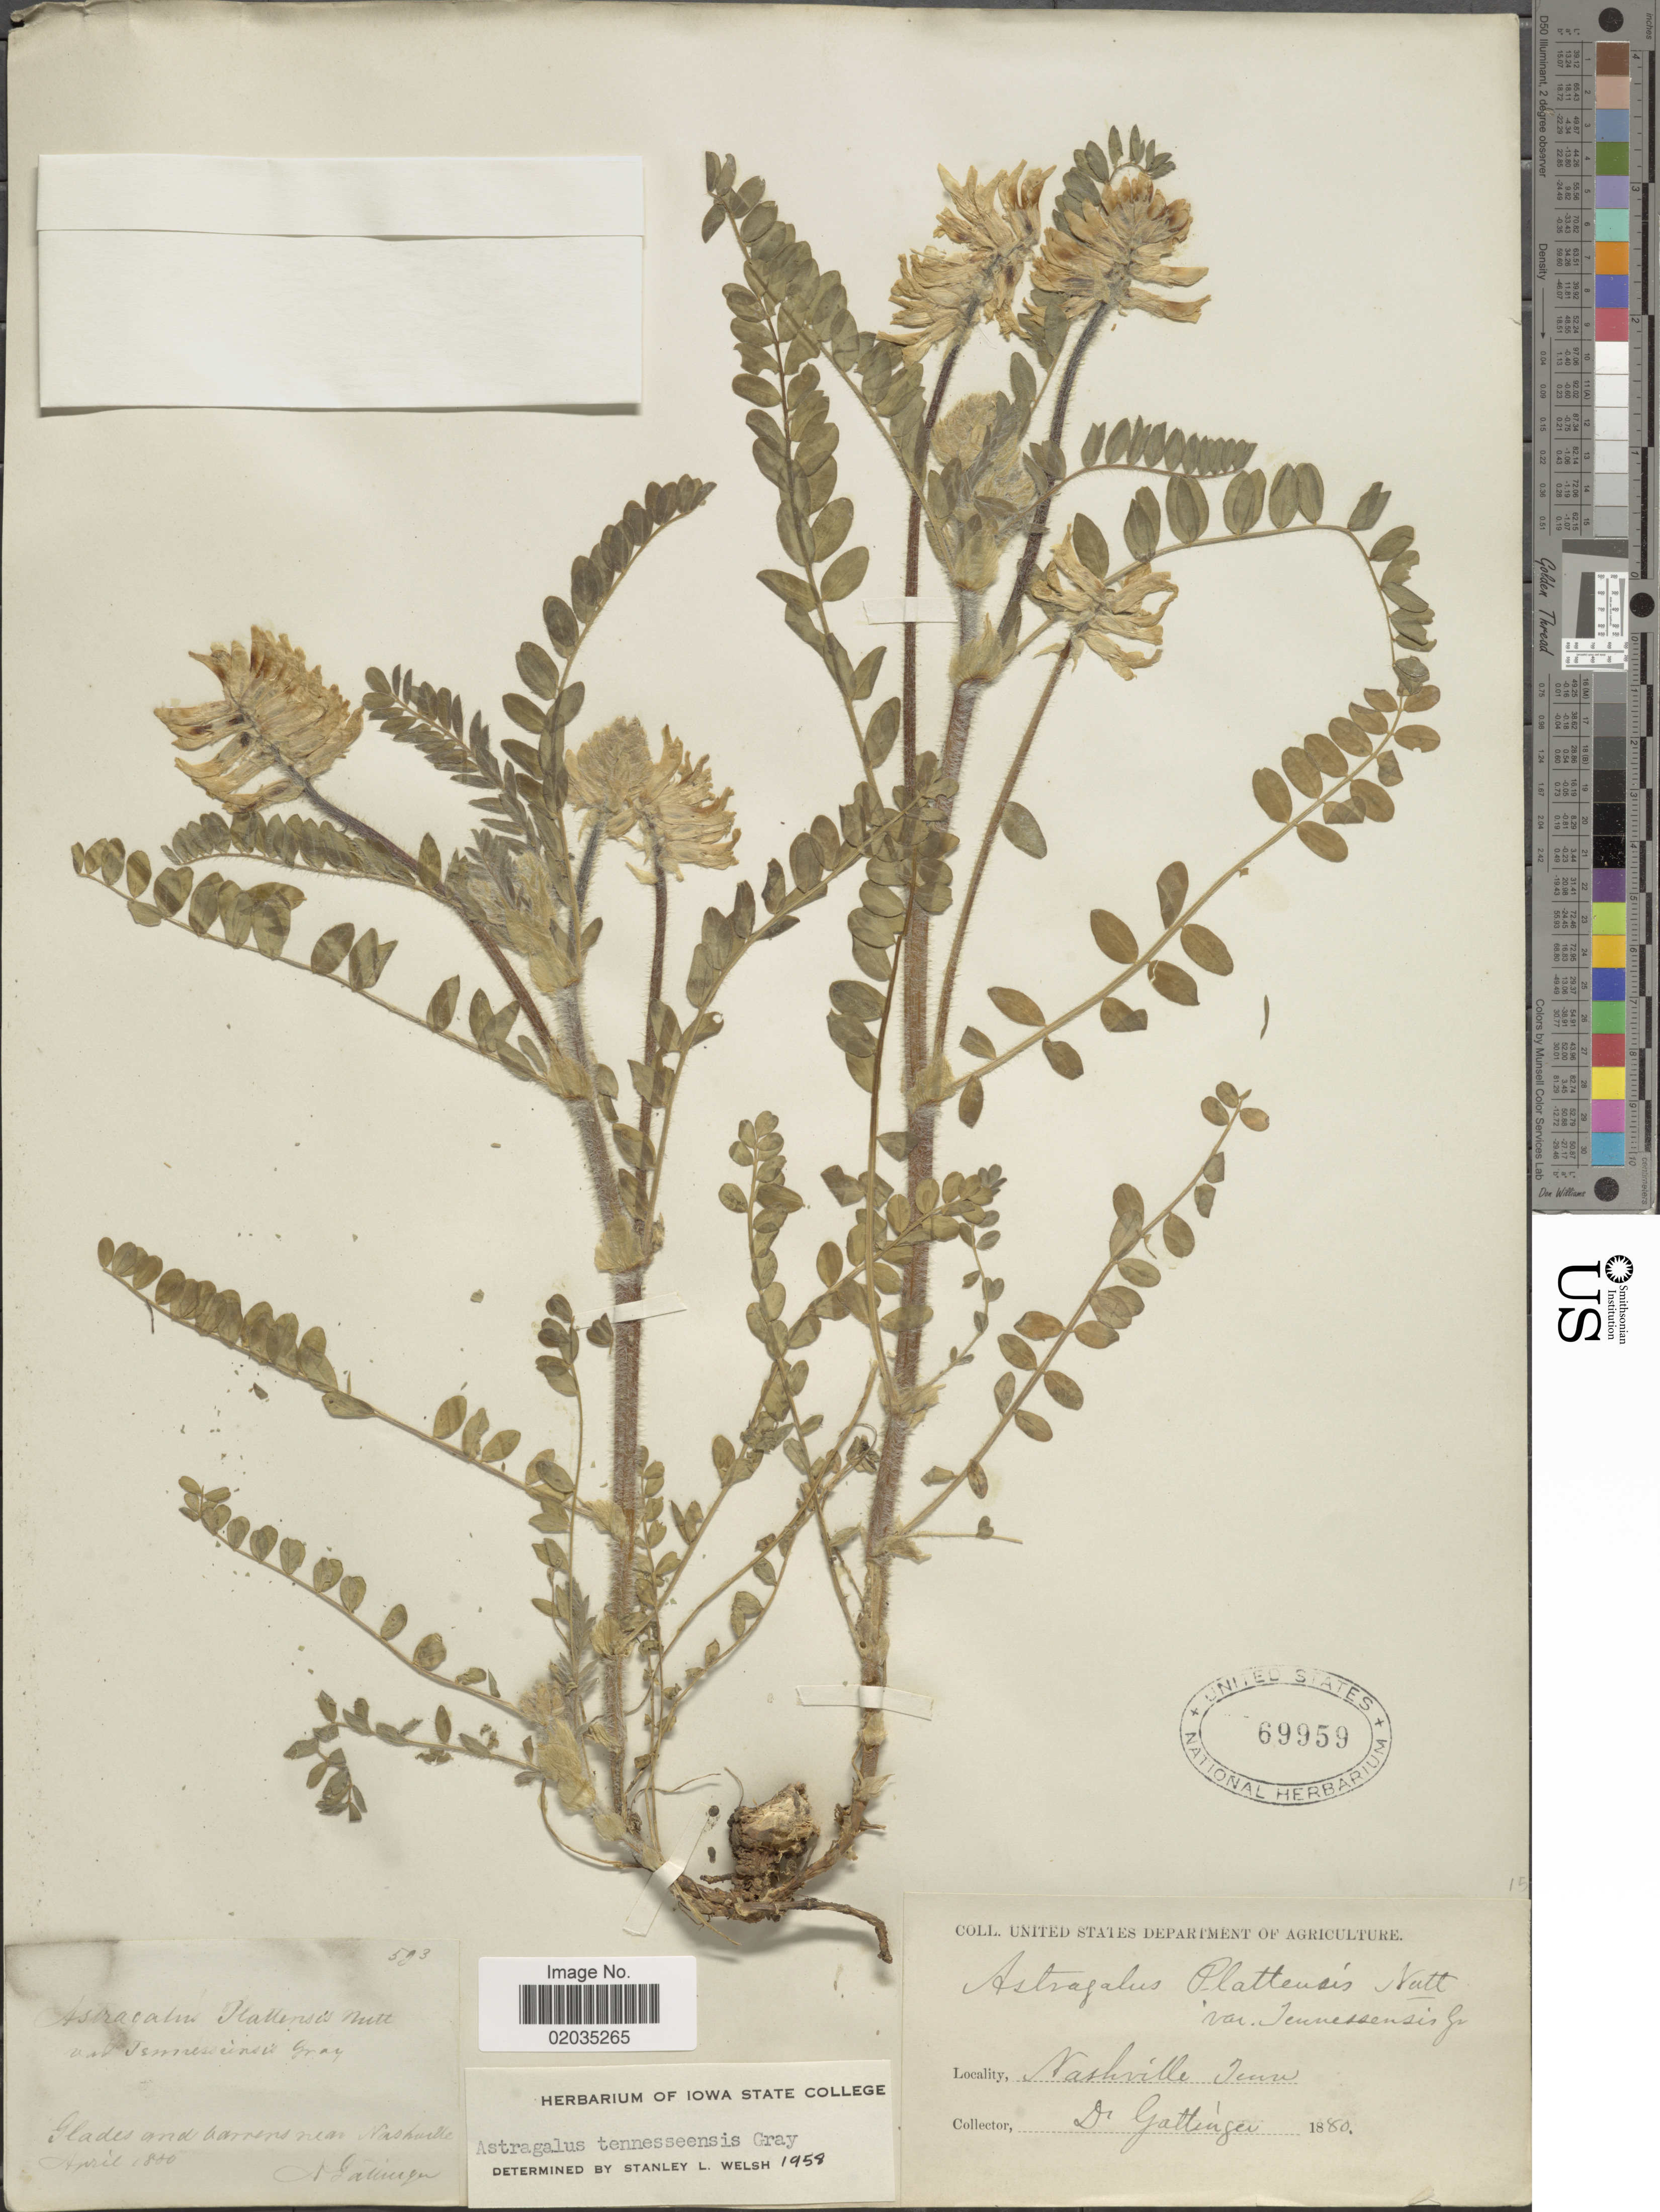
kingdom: Plantae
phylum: Tracheophyta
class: Magnoliopsida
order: Fabales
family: Fabaceae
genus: Astragalus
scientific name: Astragalus tennesseensis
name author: A. Gray ex Chapm.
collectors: A. Gattinger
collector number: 593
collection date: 1880-04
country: United States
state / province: Tennessee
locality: Glades and barrens near Nashville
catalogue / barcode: US 69959